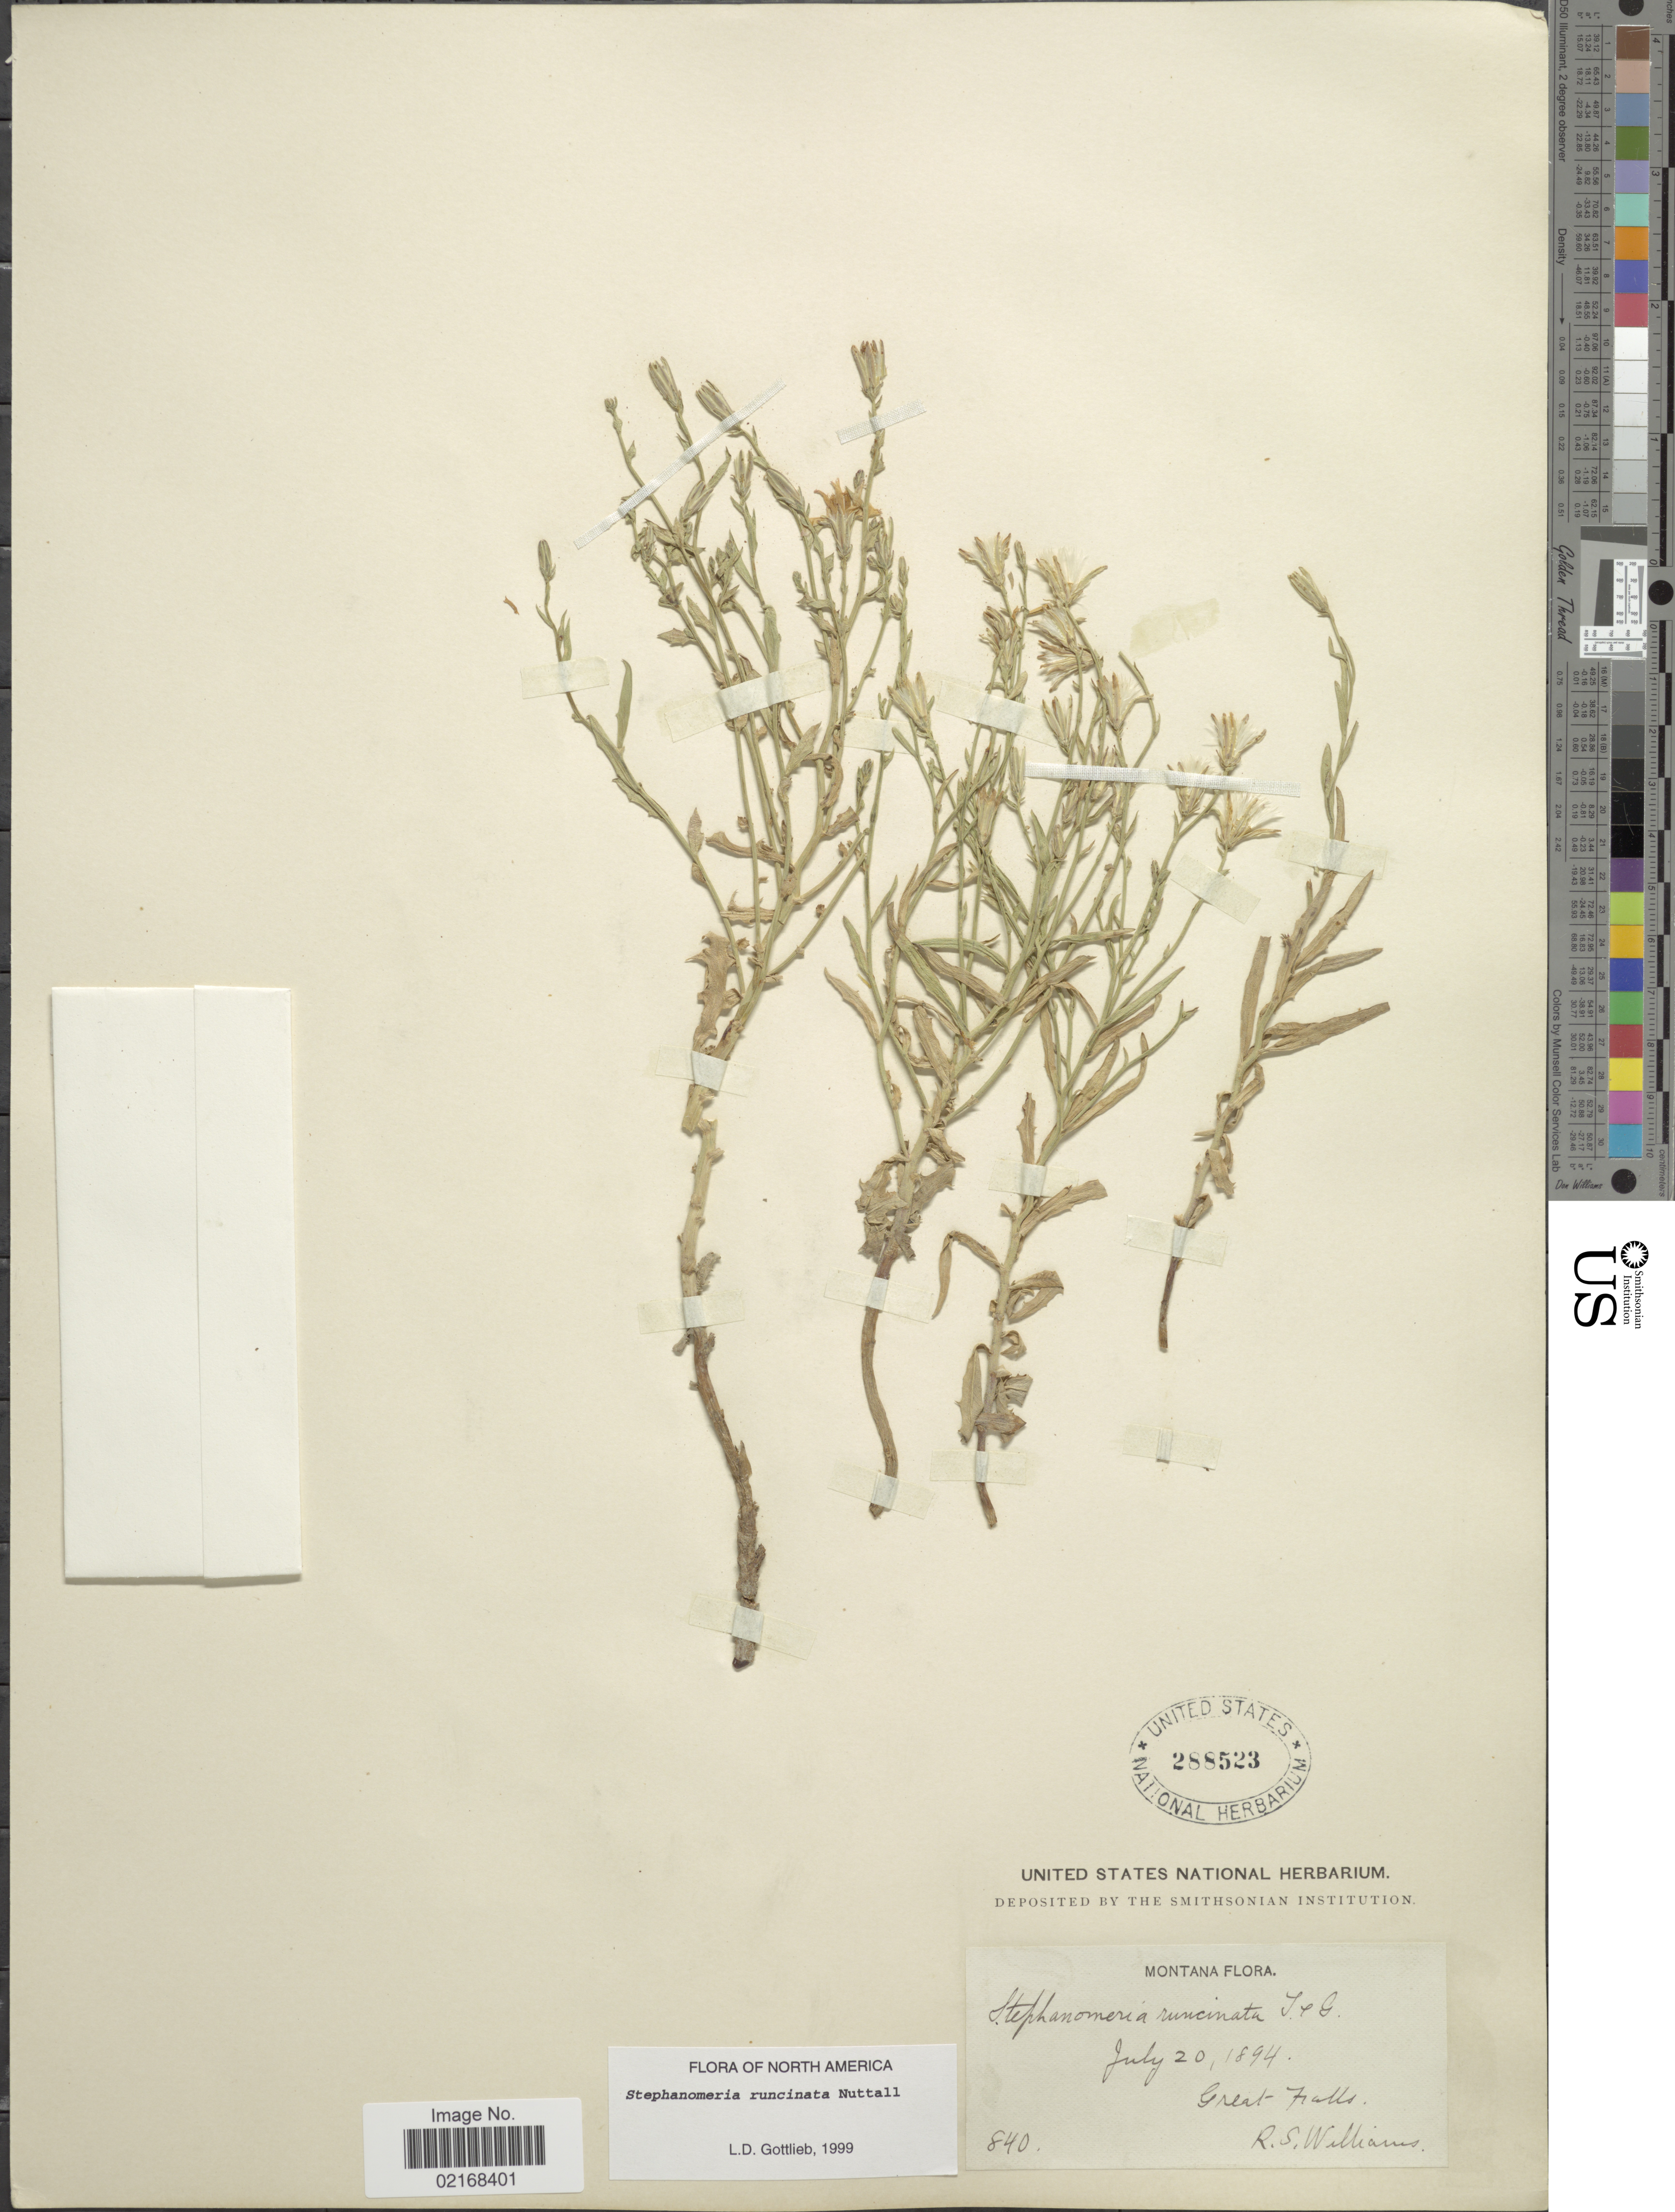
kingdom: Plantae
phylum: Tracheophyta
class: Magnoliopsida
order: Asterales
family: Asteraceae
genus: Stephanomeria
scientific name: Stephanomeria runcinata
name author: Nutt.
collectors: R. S. Williams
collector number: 840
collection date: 1894-07-20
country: United States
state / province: Montana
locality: Great Falls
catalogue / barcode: US 288523